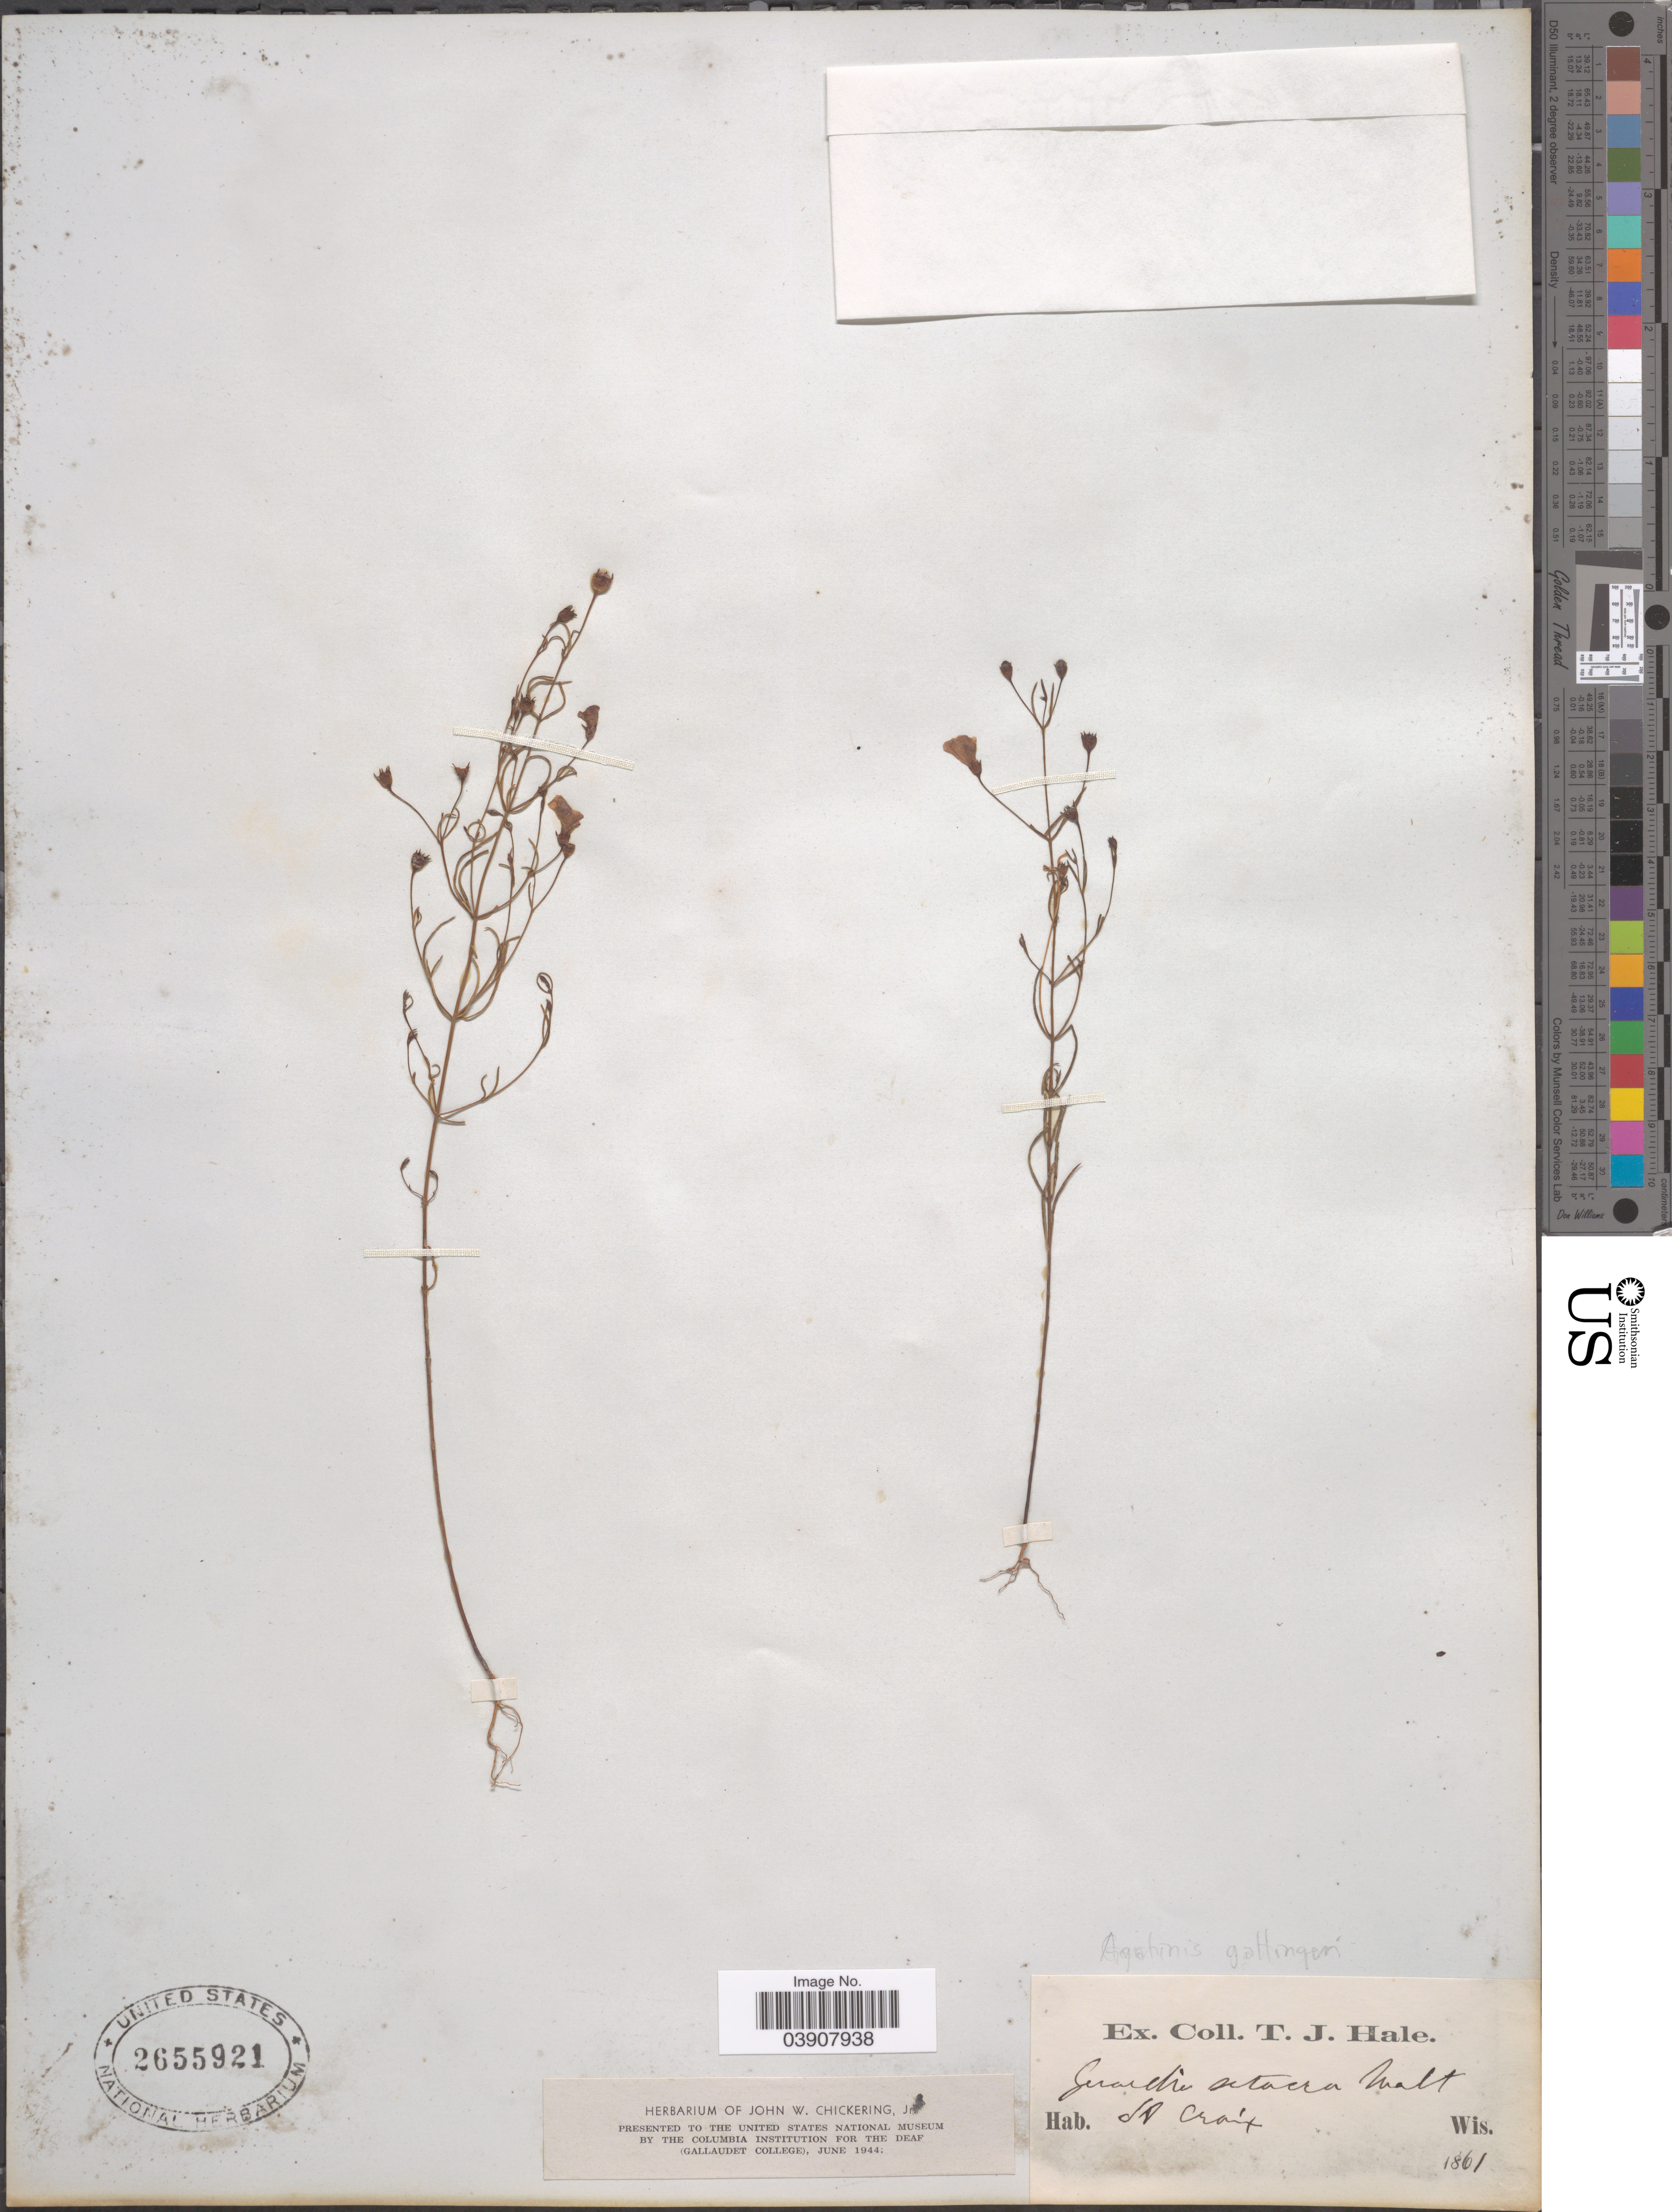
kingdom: Plantae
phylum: Tracheophyta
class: Magnoliopsida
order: Lamiales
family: Orobanchaceae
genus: Agalinis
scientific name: Agalinis gattingeri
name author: (Small) Small ex Britton & A. Br.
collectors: T. Hale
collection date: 1861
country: United States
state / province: Wisconsin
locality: St Croix.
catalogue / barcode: US 2655921